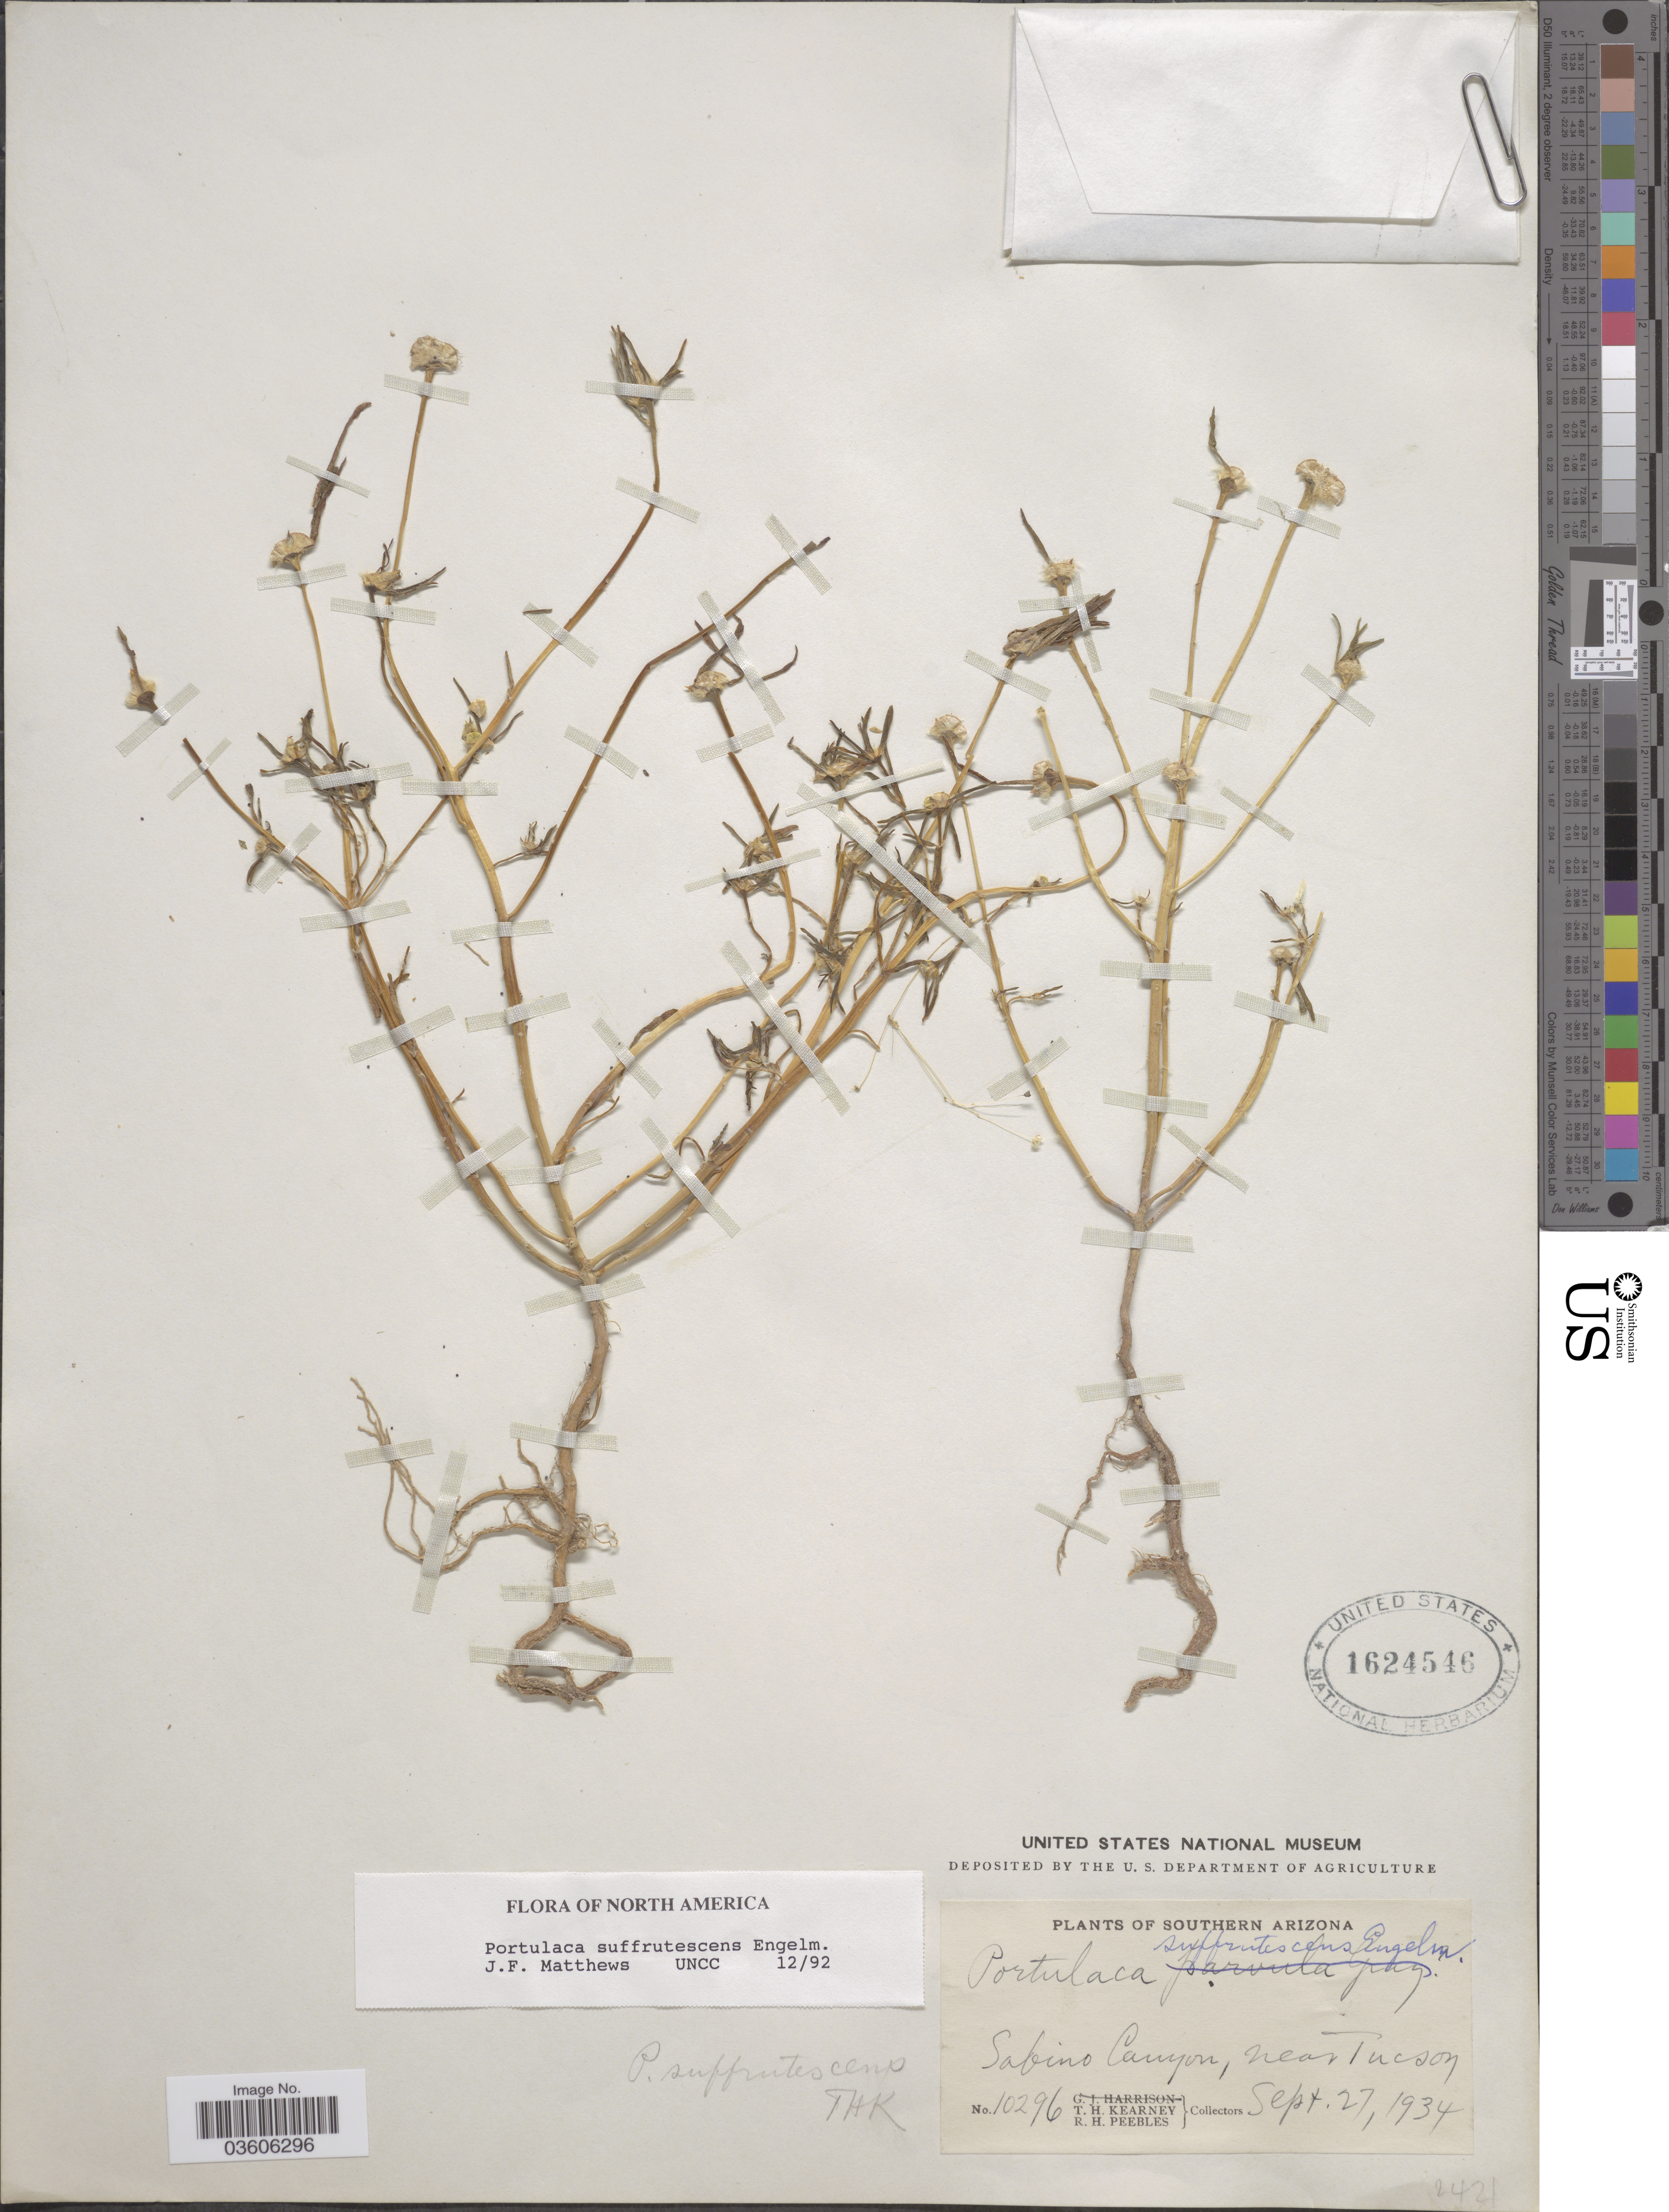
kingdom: Plantae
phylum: Tracheophyta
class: Magnoliopsida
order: Caryophyllales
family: Portulacaceae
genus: Portulaca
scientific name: Portulaca suffrutescens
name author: Engelm.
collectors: T. H. Kearney & R. H. Peebles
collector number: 10296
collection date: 1934-09-27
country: United States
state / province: Arizona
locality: Southern Arizona. Sabino Canyon, near Tucson.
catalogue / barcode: US 1624546